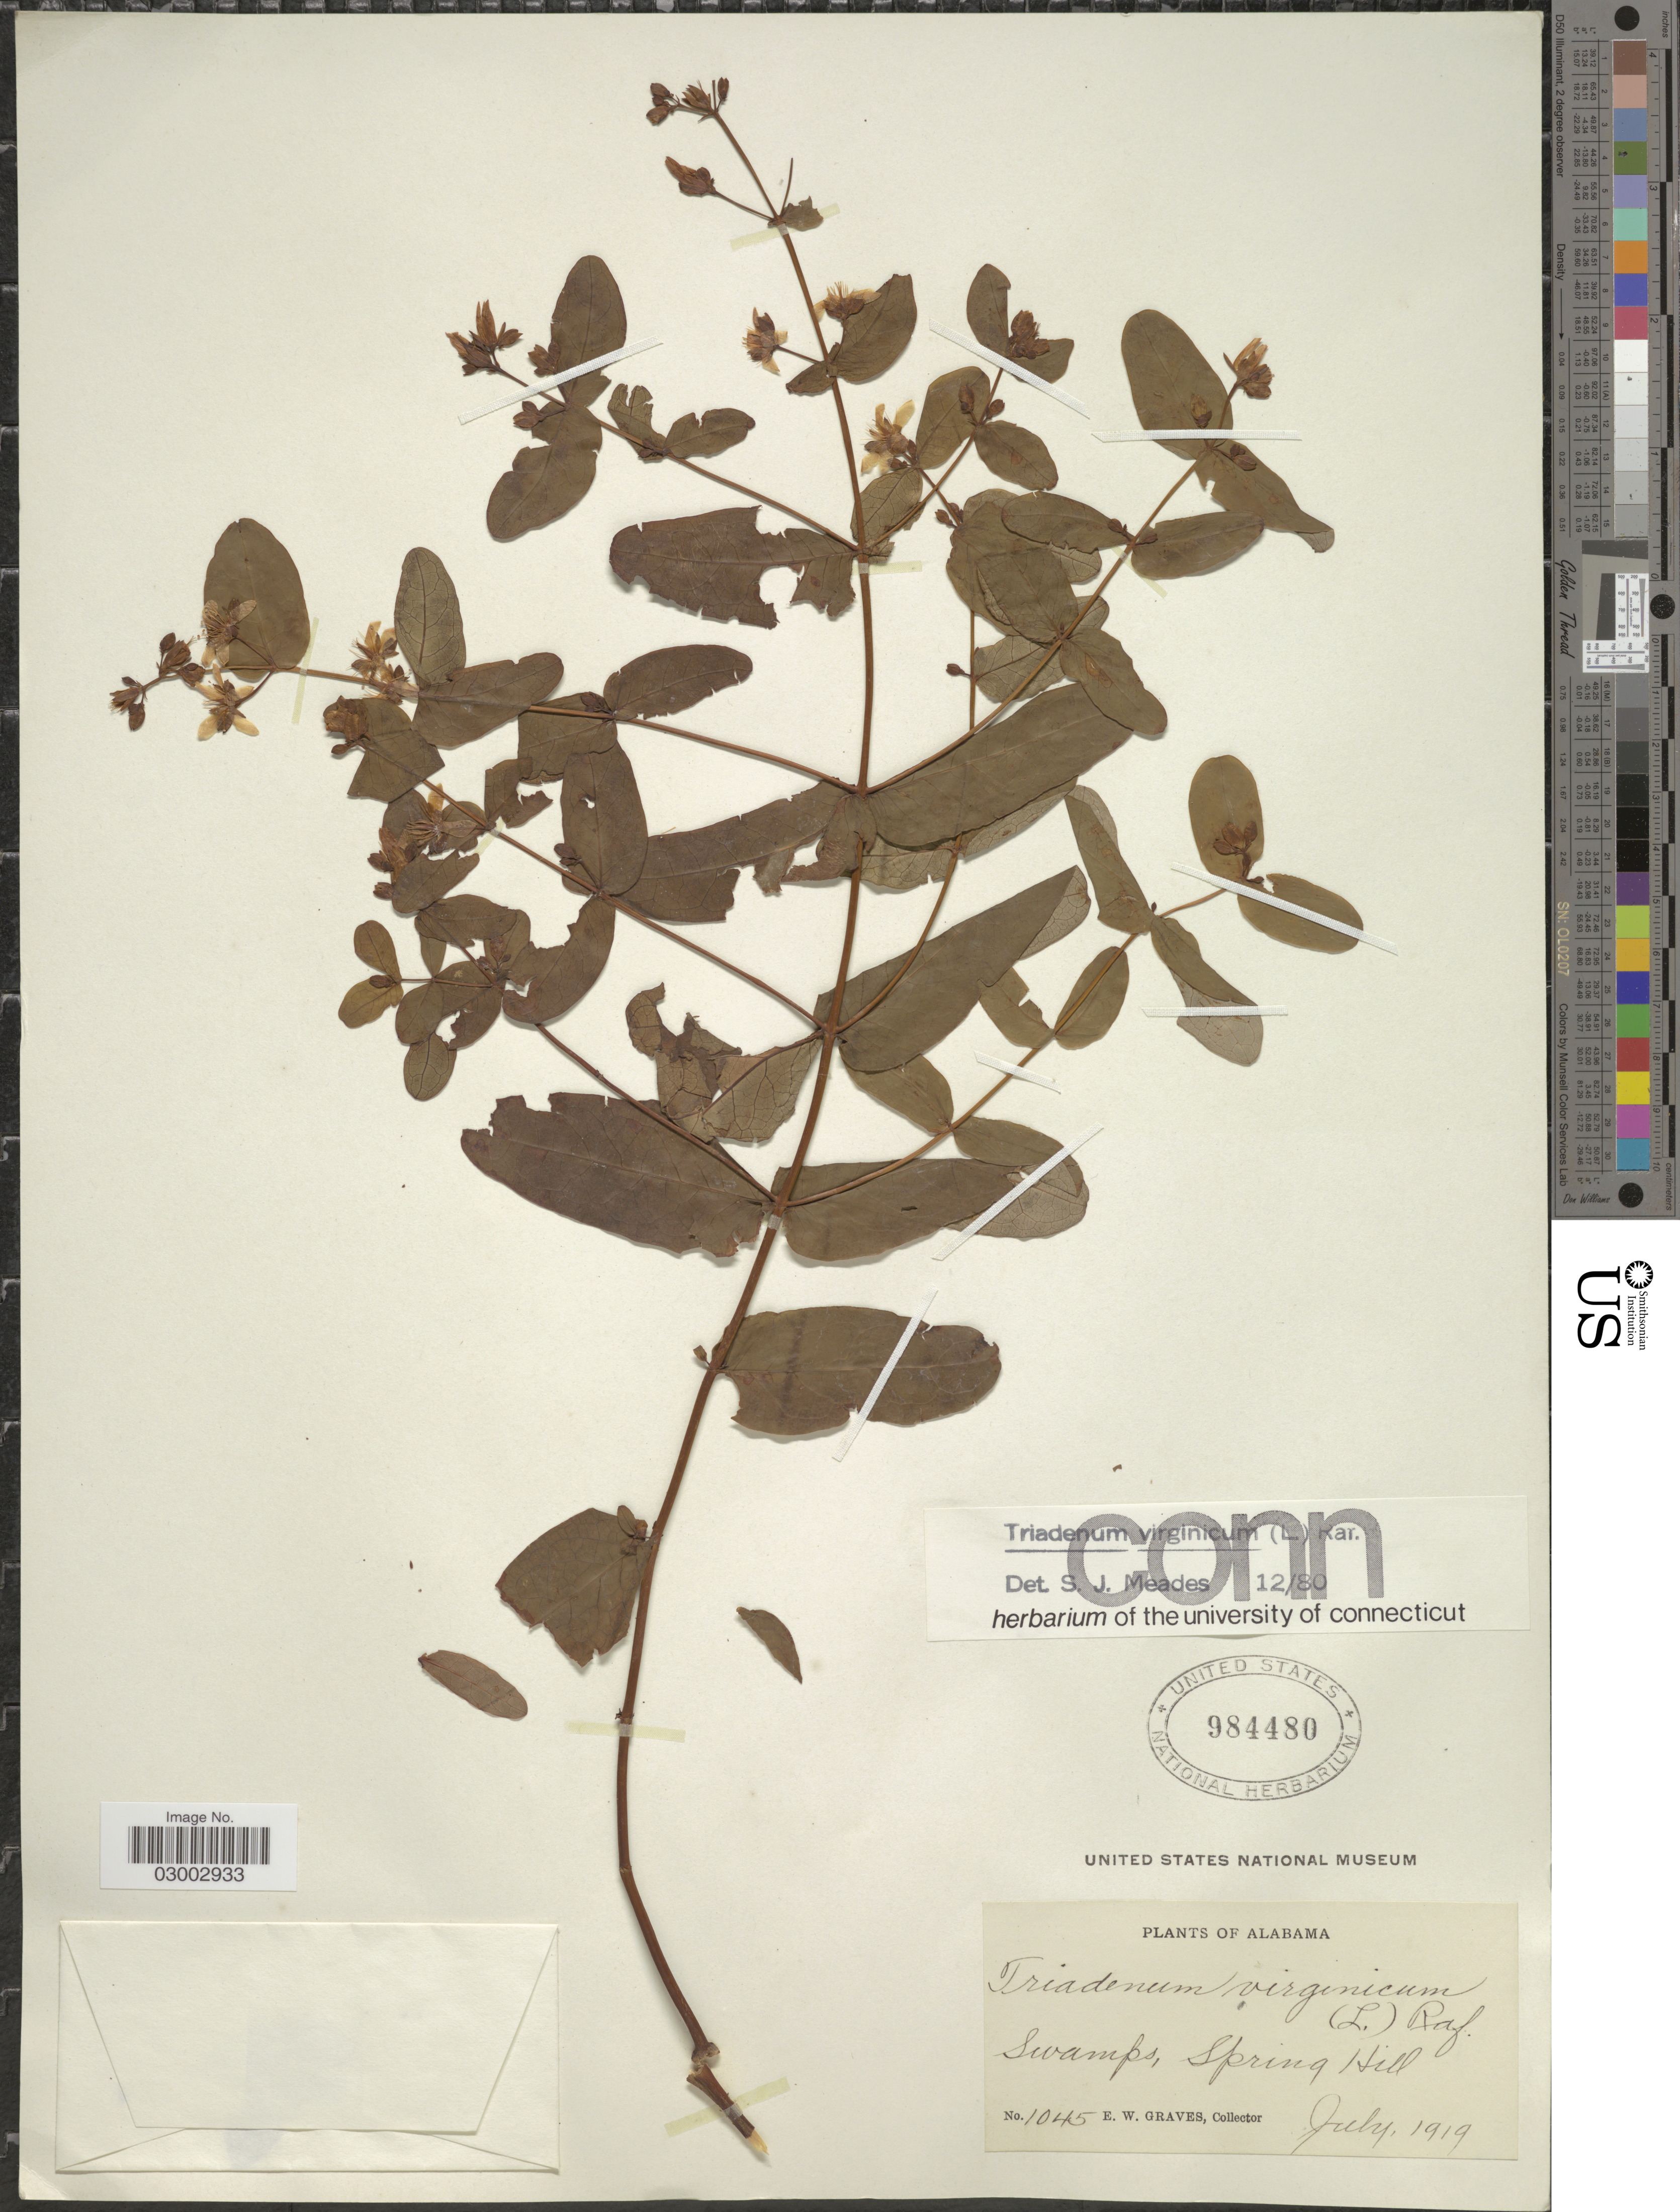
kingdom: Plantae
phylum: Tracheophyta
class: Magnoliopsida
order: Malpighiales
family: Hypericaceae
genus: Hypericum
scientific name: Hypericum virginicum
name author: L.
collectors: E. Graves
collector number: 1045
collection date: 1919-07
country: United States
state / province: Alabama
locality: Swamps, Spring Hill.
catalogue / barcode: US 984480